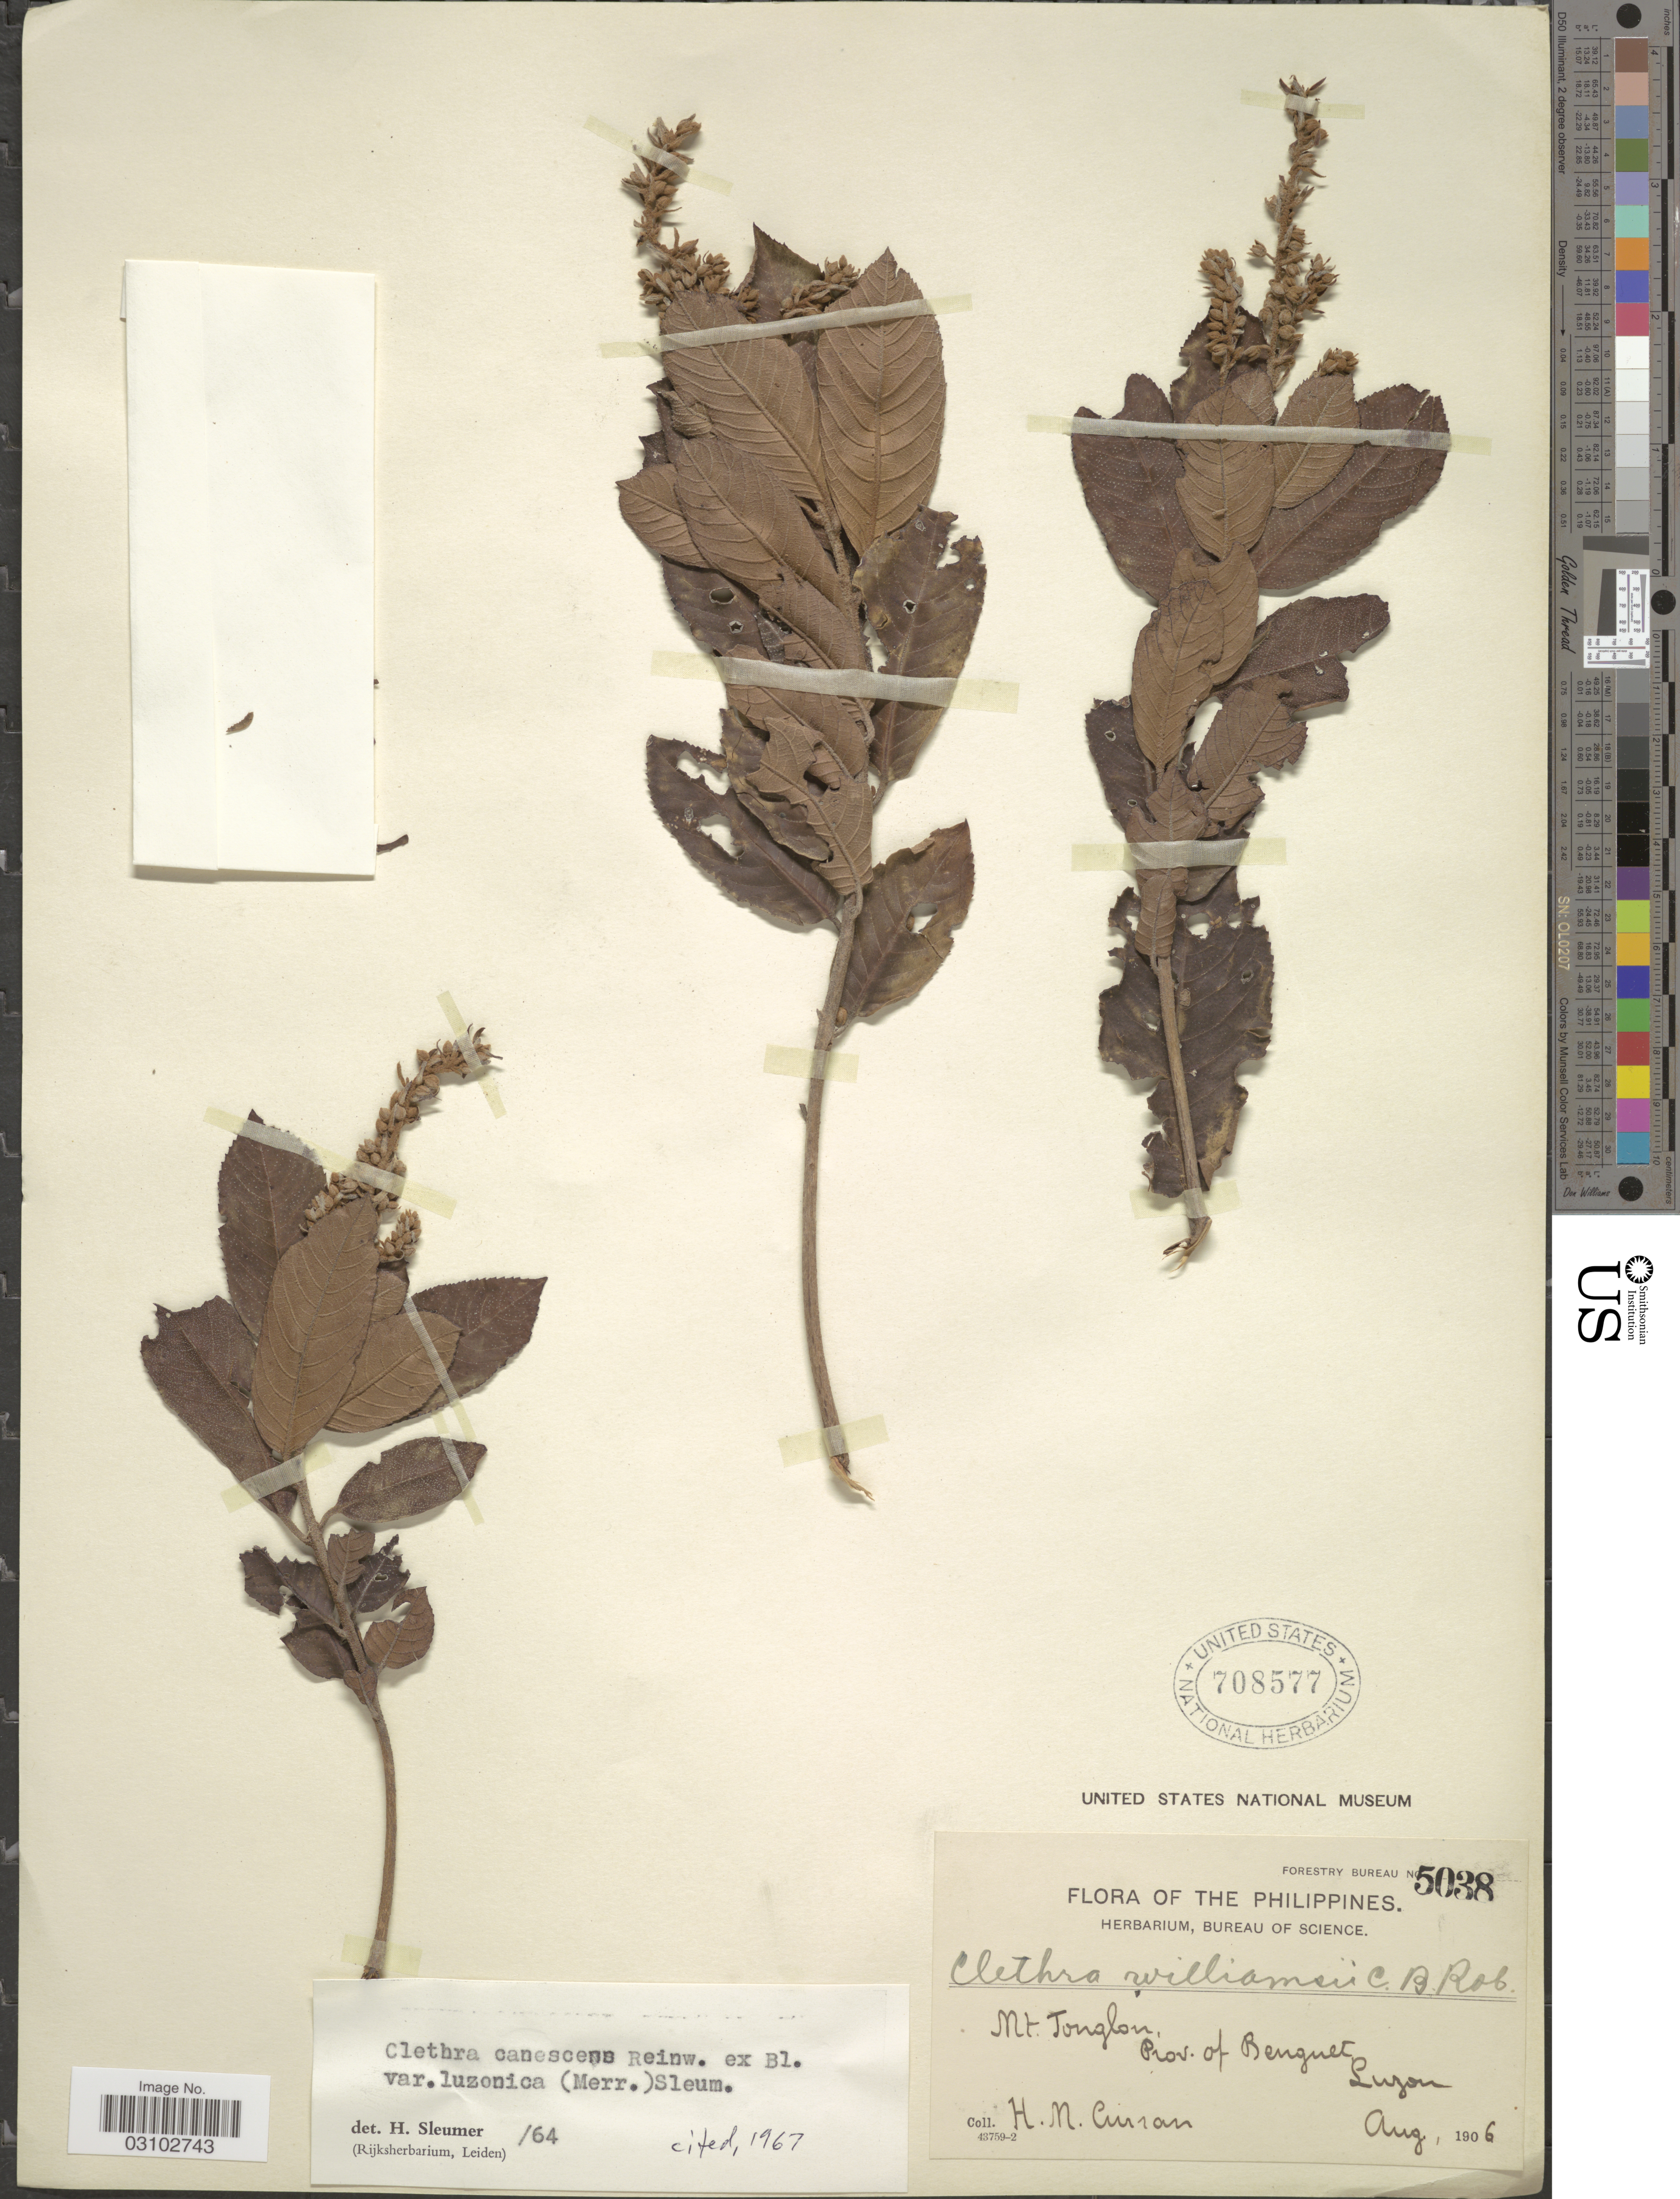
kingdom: Plantae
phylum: Tracheophyta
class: Magnoliopsida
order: Ericales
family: Clethraceae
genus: Clethra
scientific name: Clethra canescens var. luzonica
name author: (Merr.) Sleumer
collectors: H. M. Curran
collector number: Forestry Bureau 5038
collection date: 1906-08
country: Philippines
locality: Mt. Tonglon, Prov. of Benguet, Luzon.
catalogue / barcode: US 708577